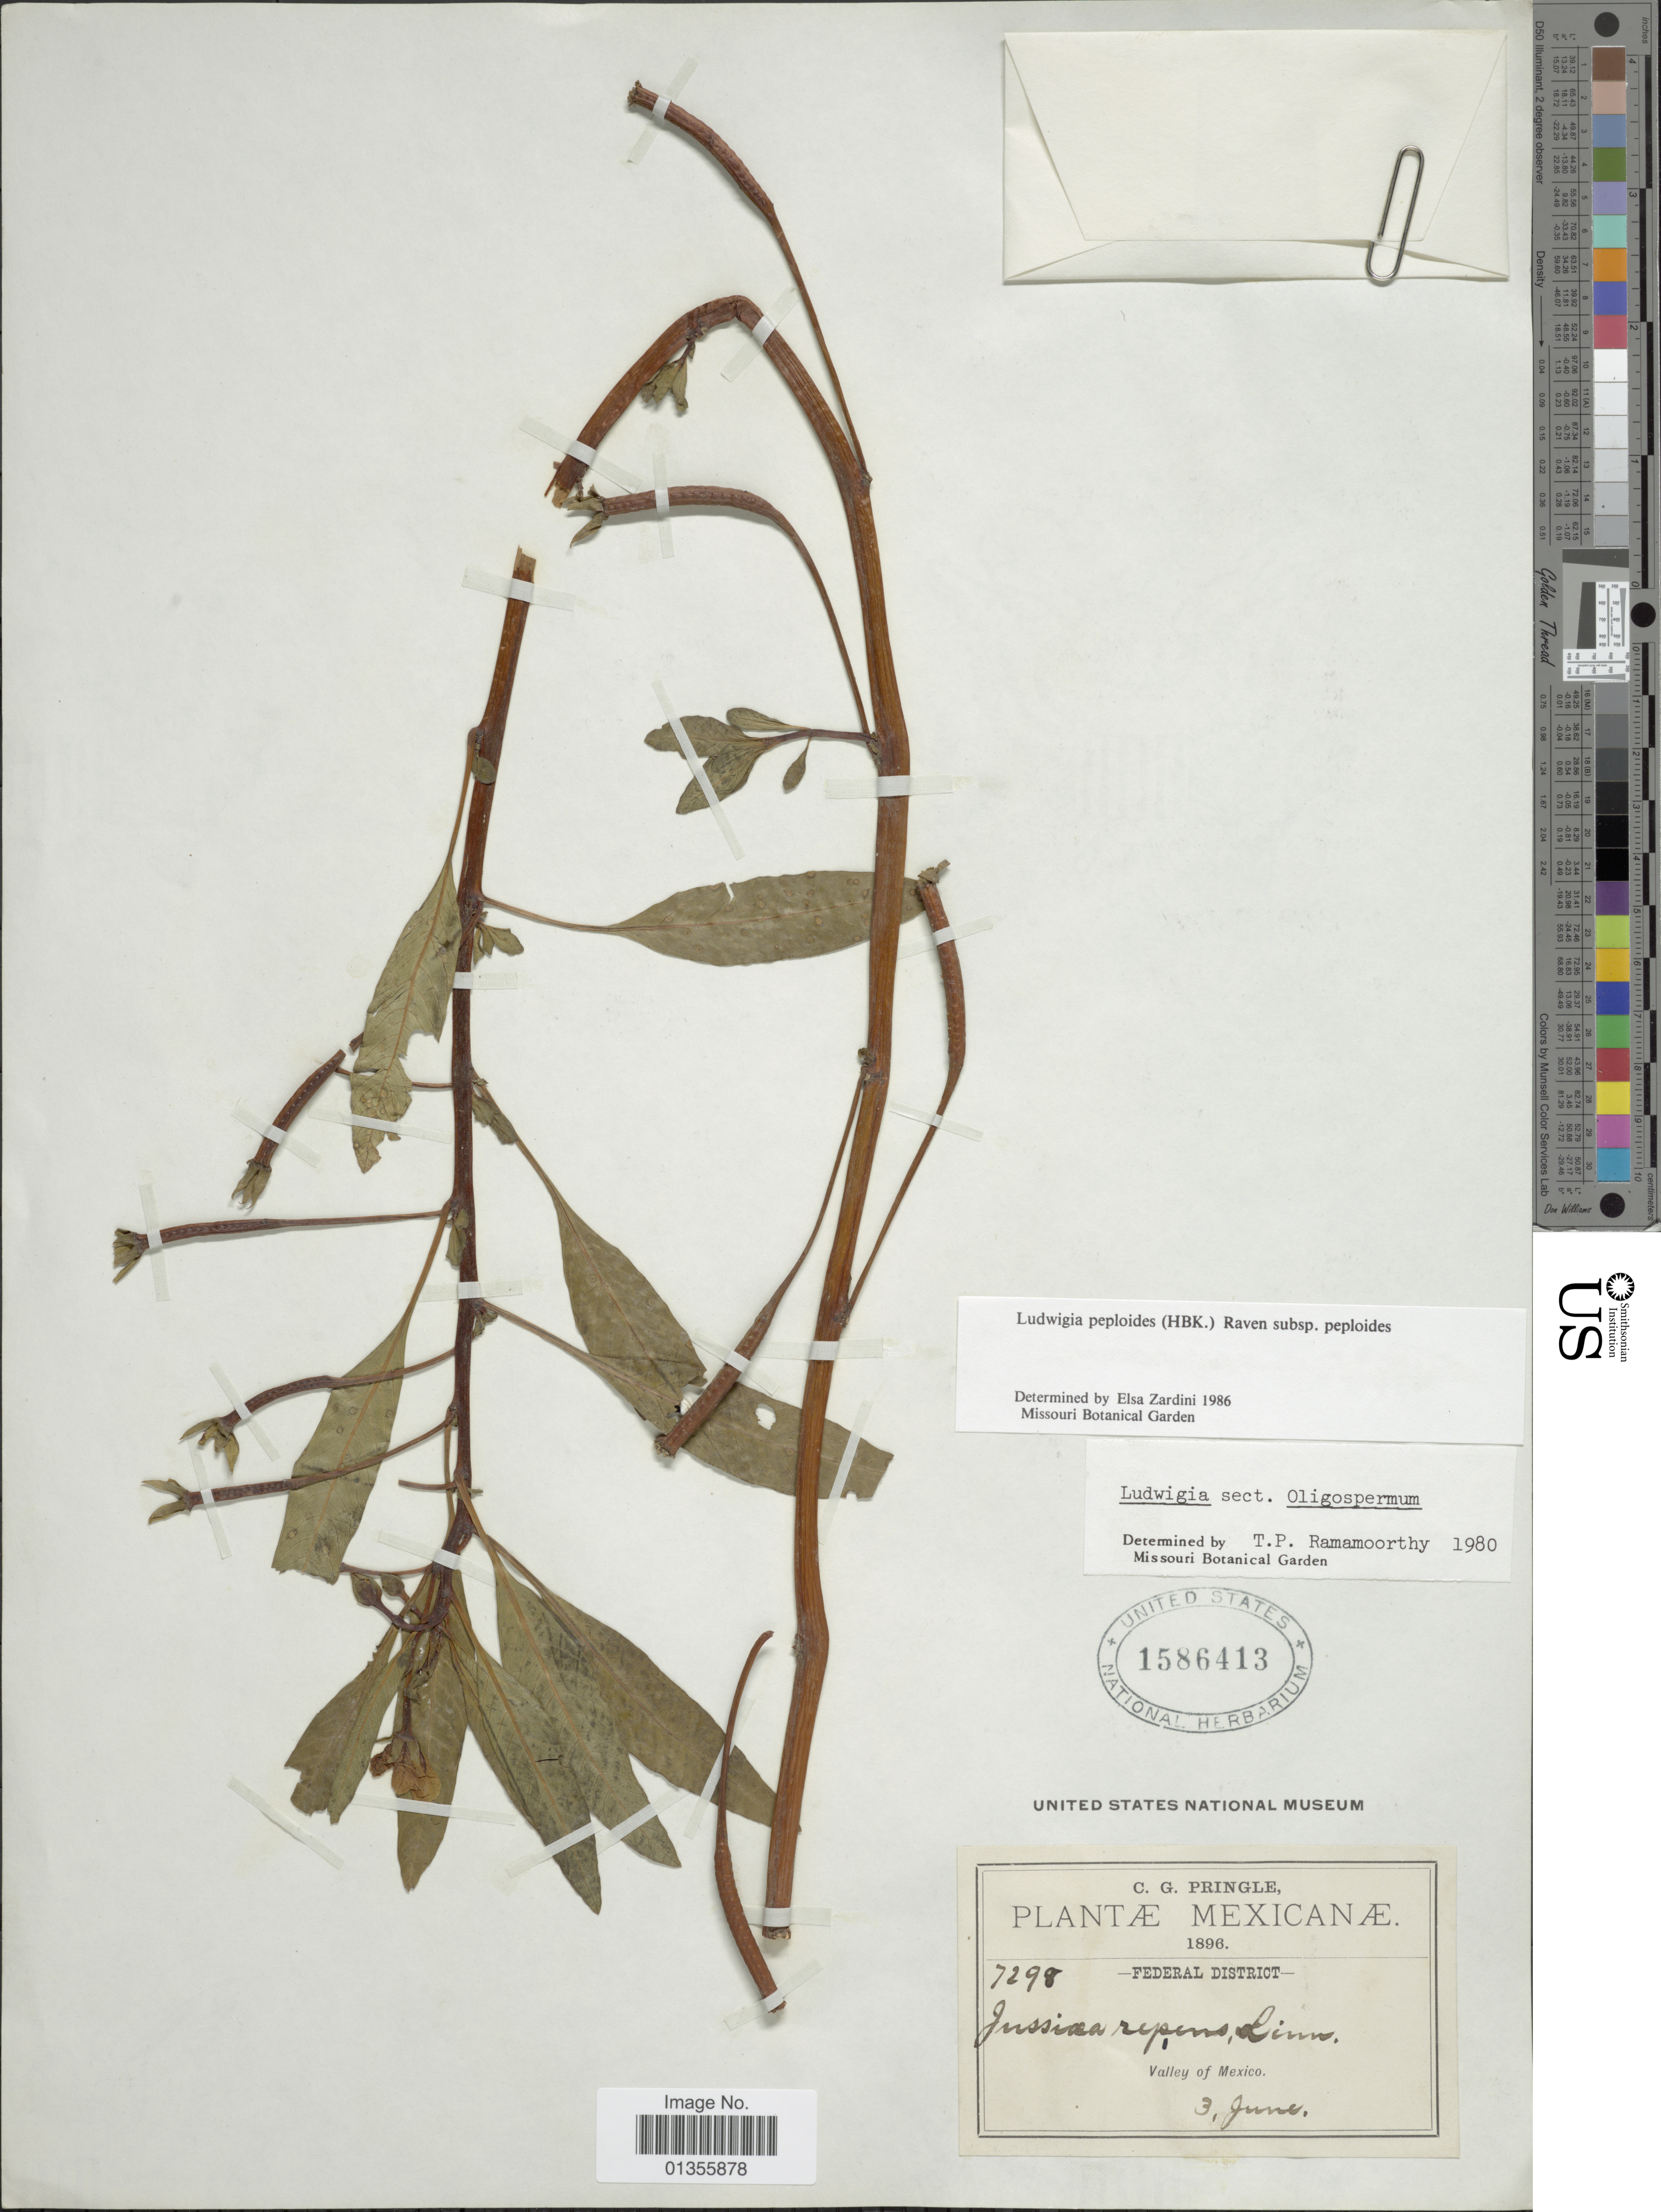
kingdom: Plantae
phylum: Tracheophyta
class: Magnoliopsida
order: Myrtales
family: Onagraceae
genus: Ludwigia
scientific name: Ludwigia peploides subsp. peploides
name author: (Kunth) P.H. Raven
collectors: C. G. Pringle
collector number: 7298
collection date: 1896-06-03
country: Mexico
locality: Federal District. Valley of Mexico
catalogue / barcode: US 1586413